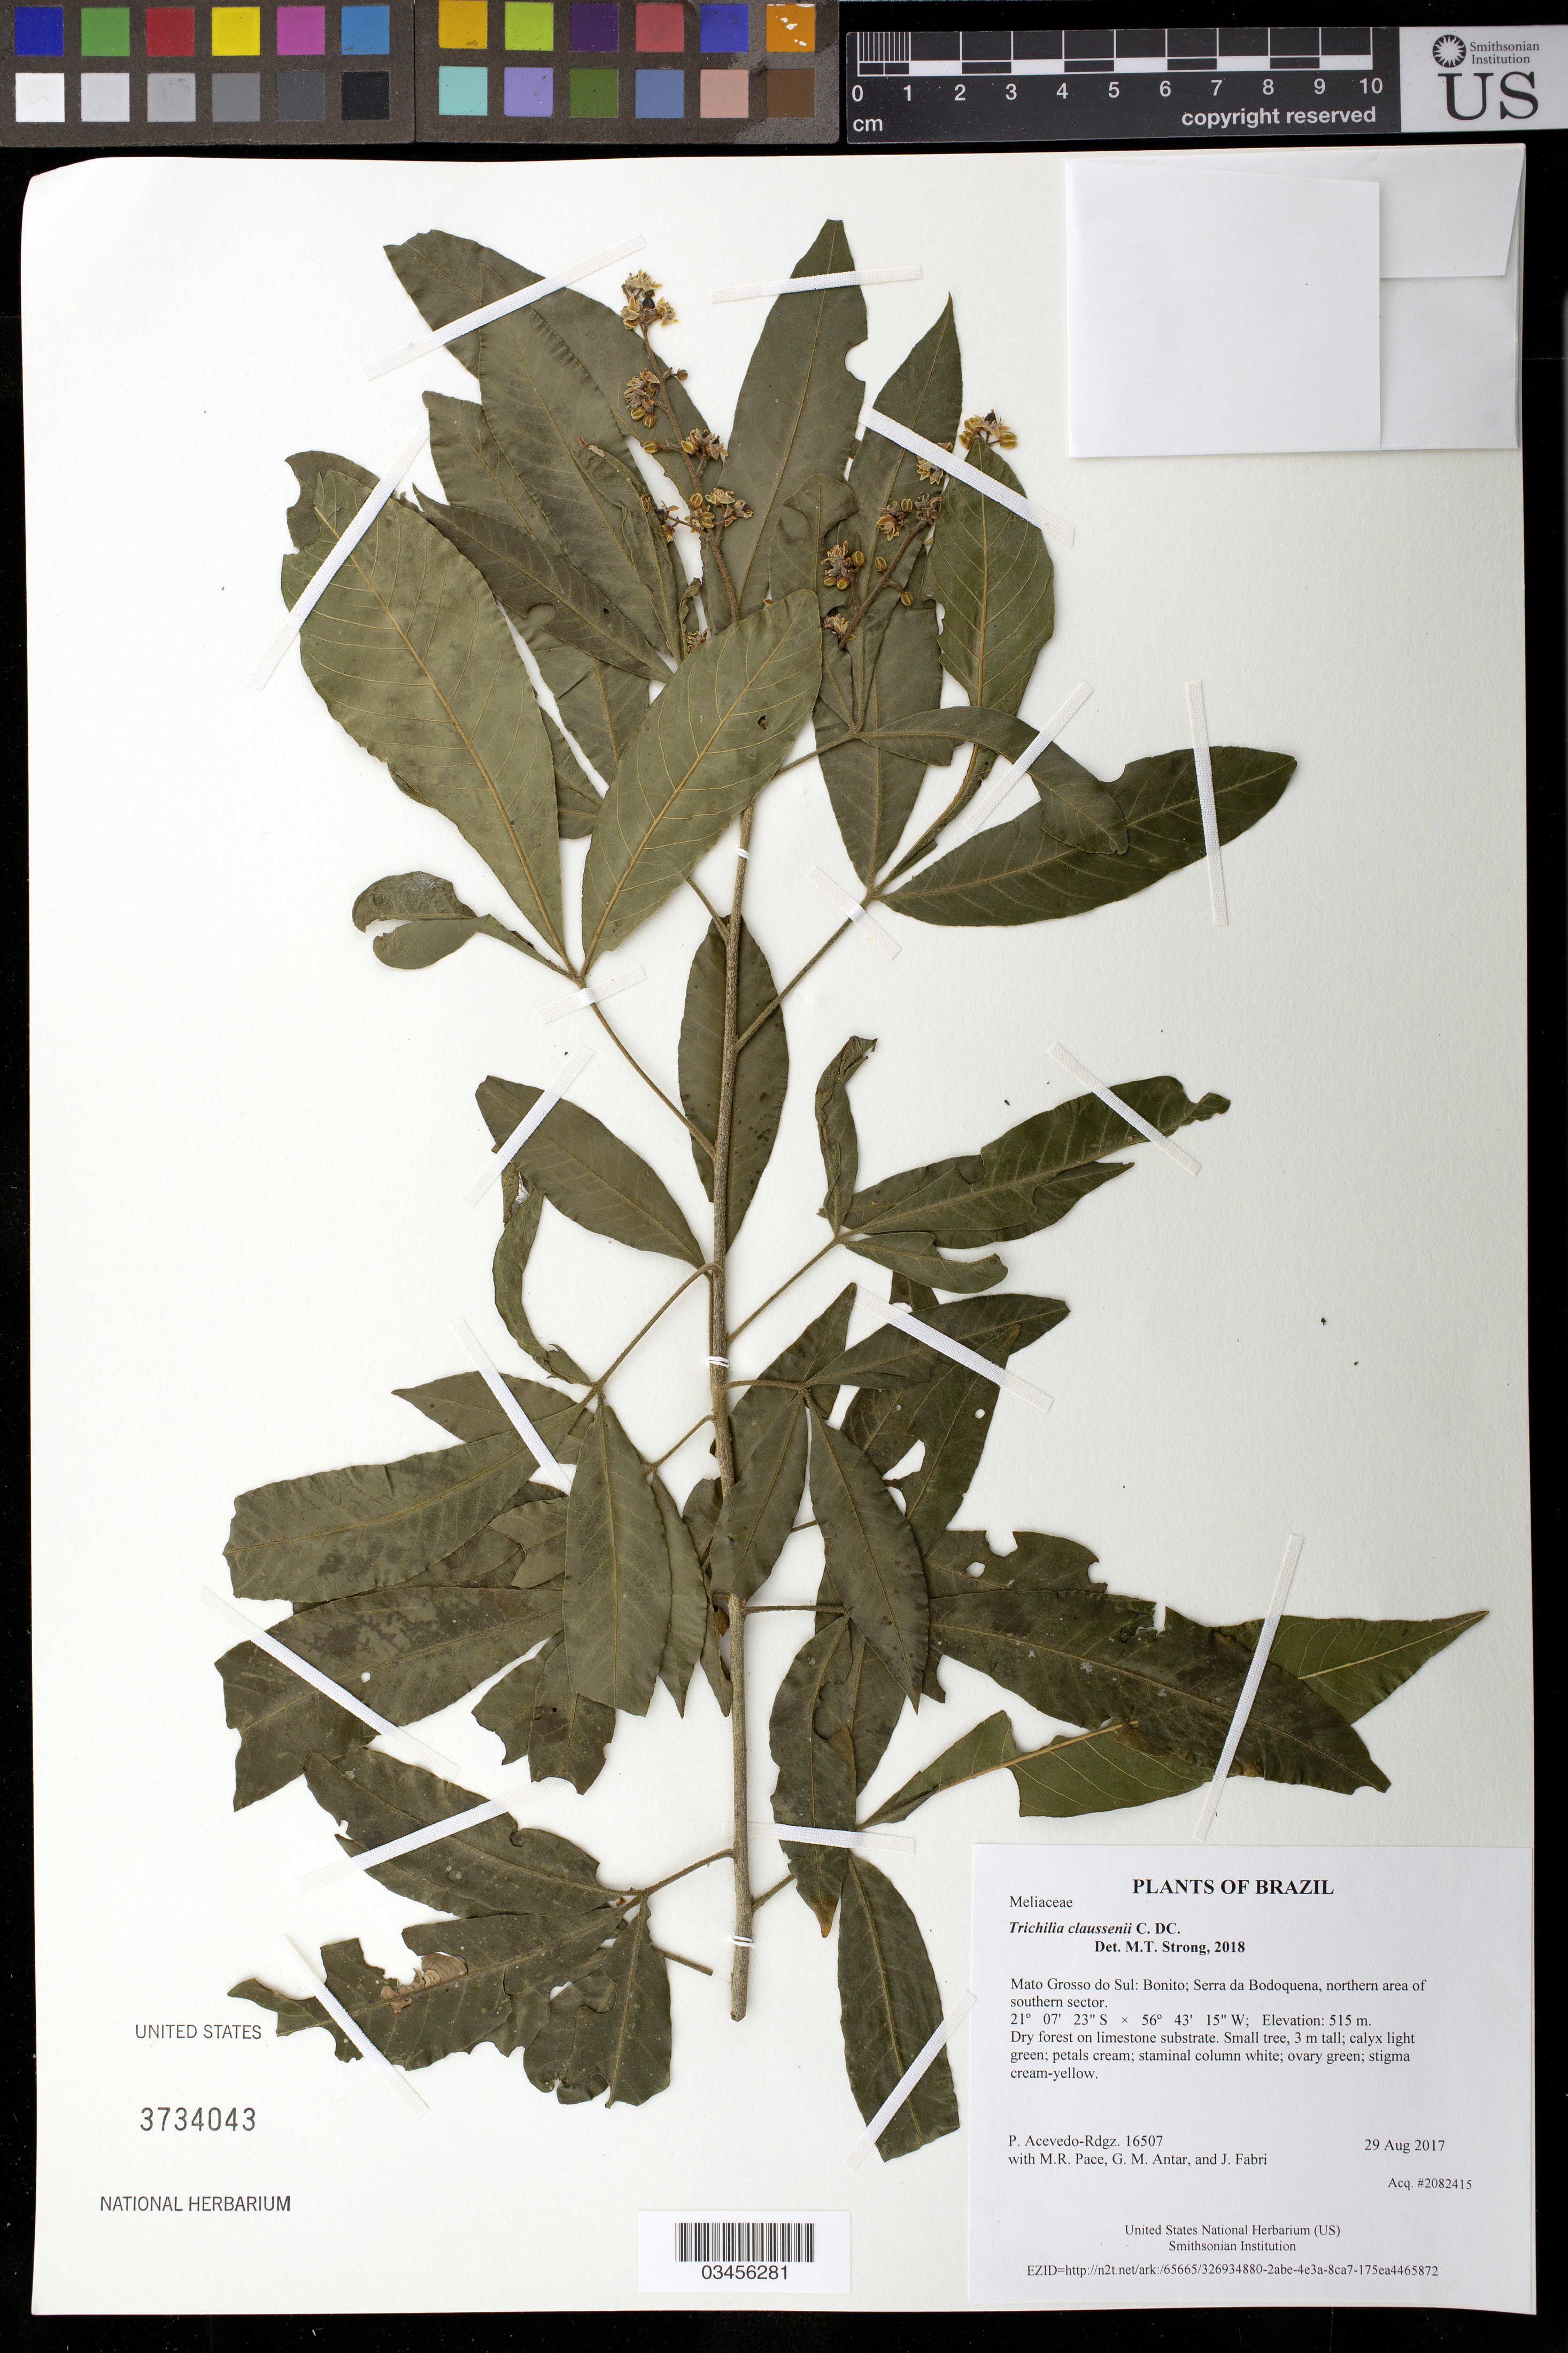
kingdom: Plantae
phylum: Tracheophyta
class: Magnoliopsida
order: Sapindales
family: Meliaceae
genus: Trichilia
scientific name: Trichilia claussenii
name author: C. DC. in Mart.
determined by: Strong, Mark T., (BOT), Smithsonian Institution - National Museum of Natural History (UNITED STATES)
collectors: P. Acevedo-Rodr., M. R. Pace, G. M. Antar & J. Fabri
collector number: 16507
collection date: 2017-08-29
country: Brazil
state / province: Mato Grosso do Sul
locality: Bonito; Serra da Bodoquena, northern area of southern sector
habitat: Dry forest on limestone substrate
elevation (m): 515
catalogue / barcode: US 3734043